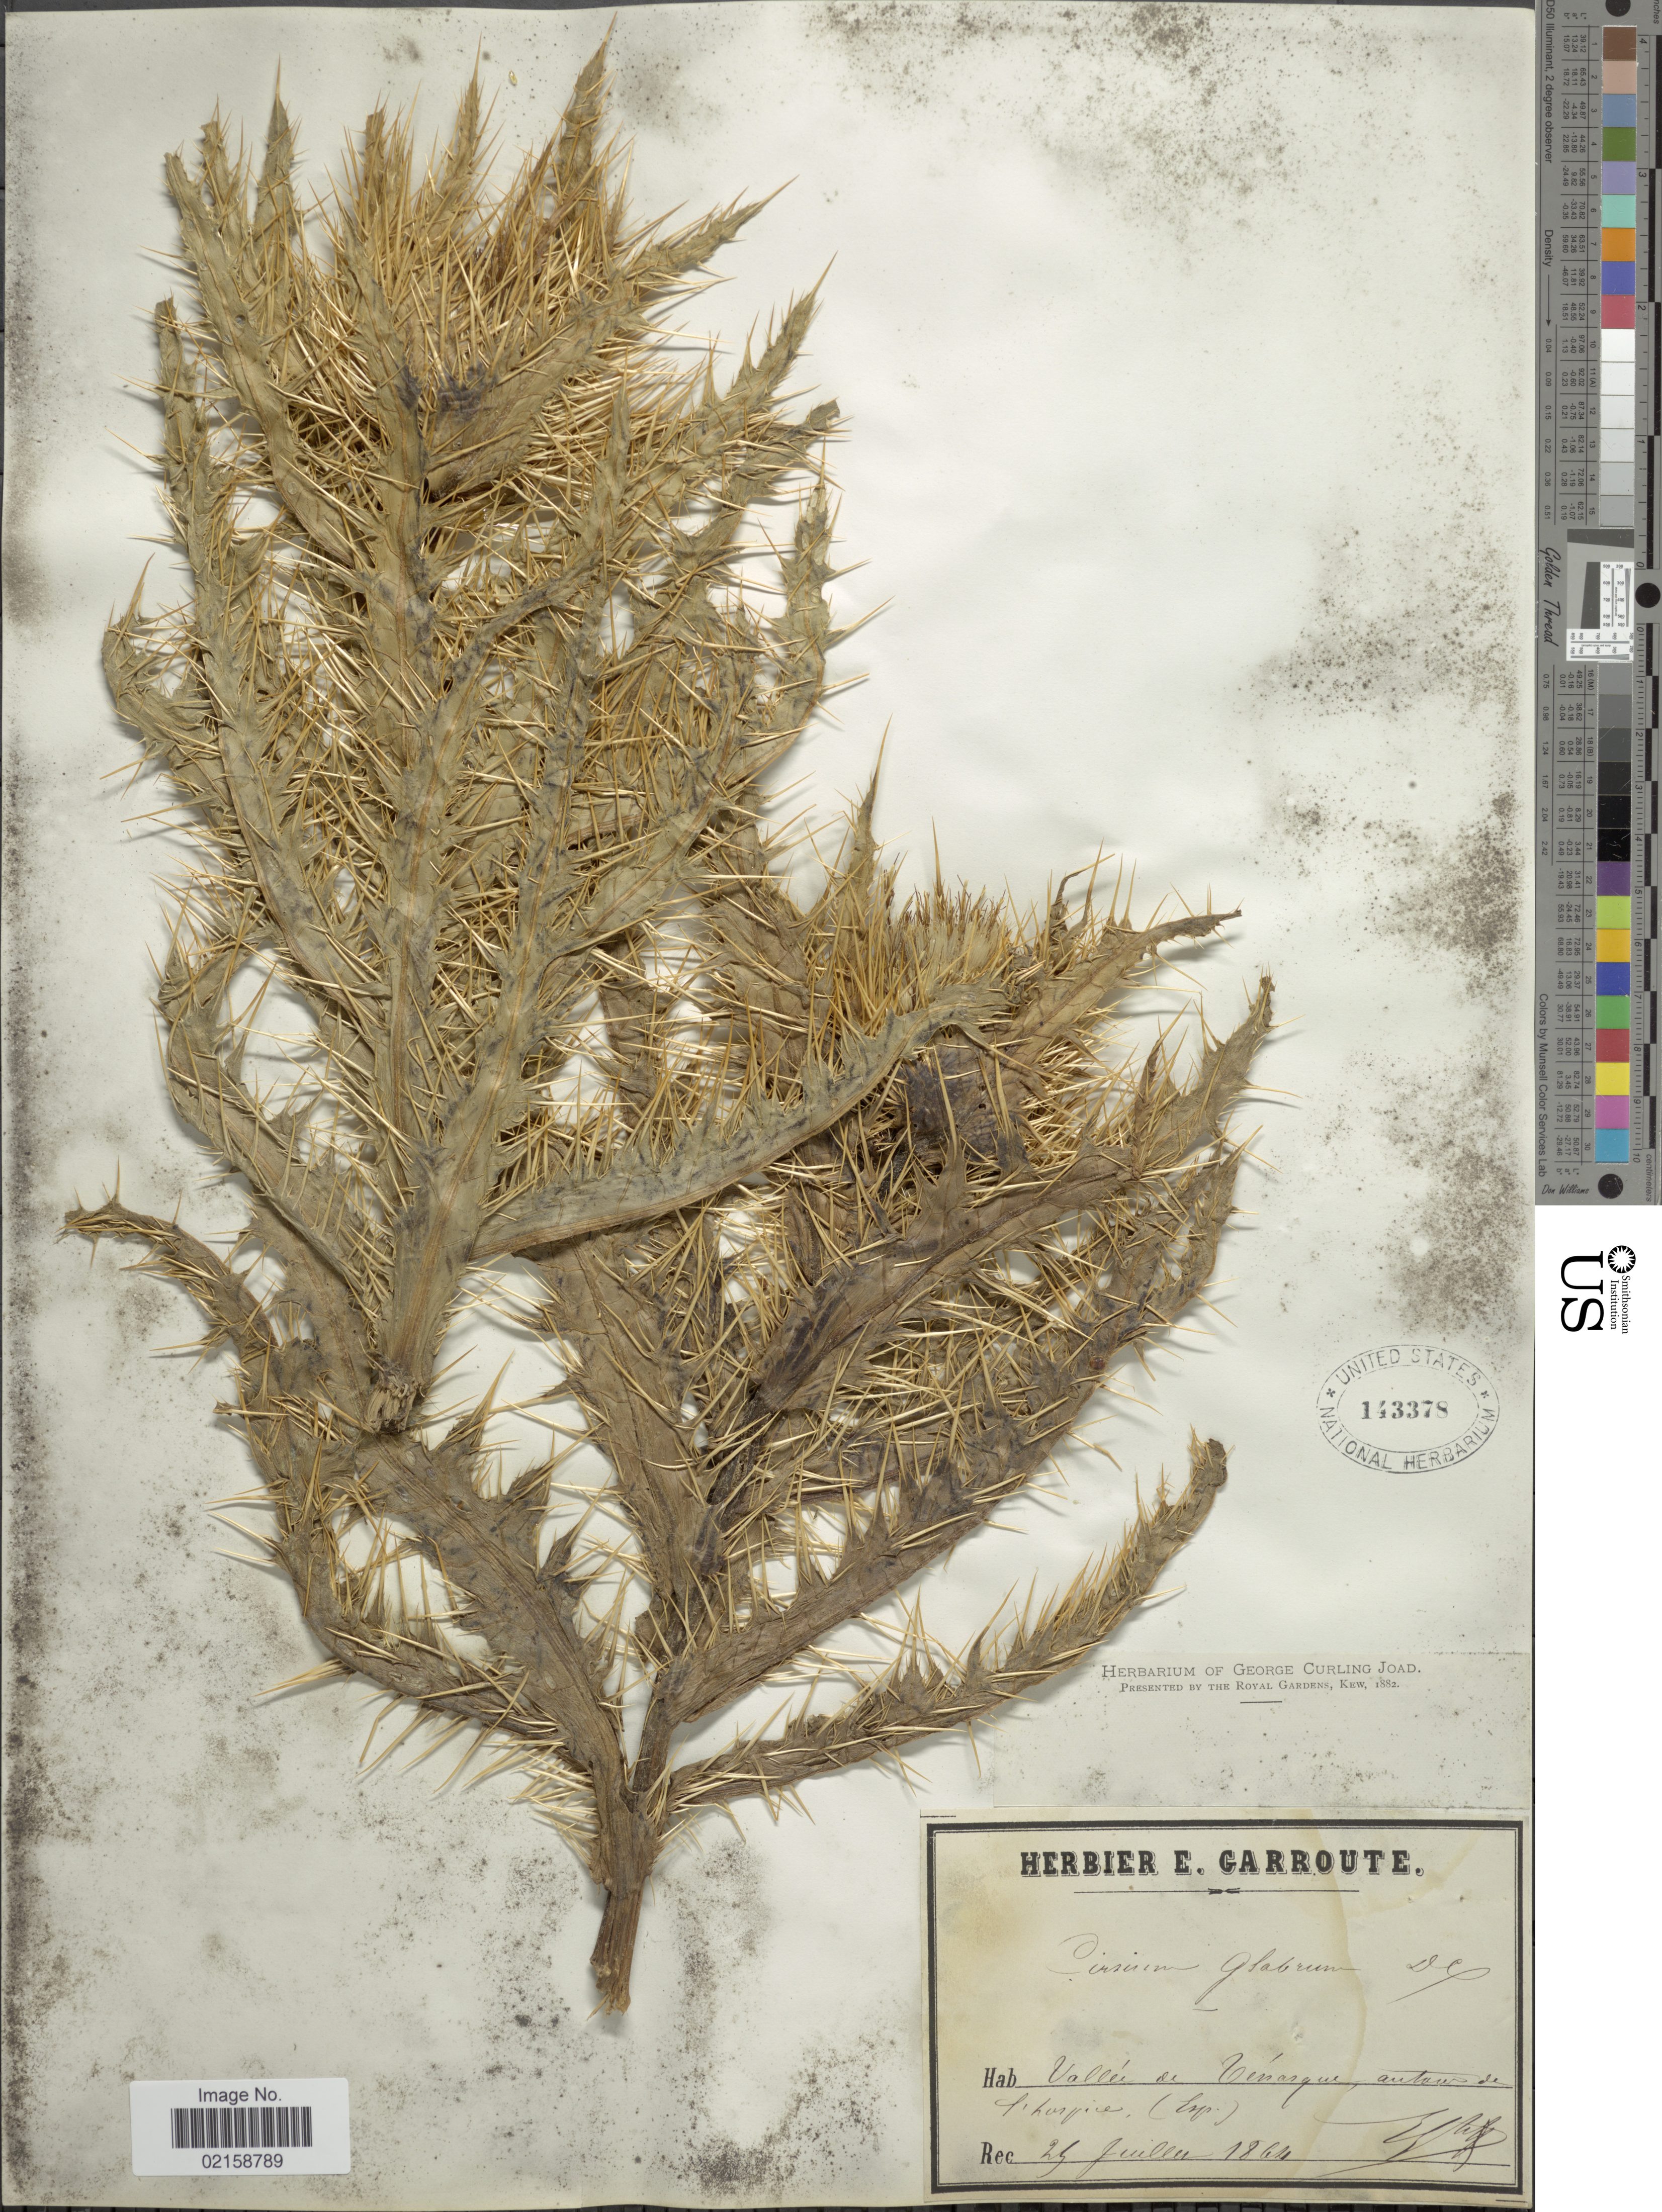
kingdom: Plantae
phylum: Tracheophyta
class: Magnoliopsida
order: Asterales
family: Asteraceae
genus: Cirsium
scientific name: Cirsium glabrum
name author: DC.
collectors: E. Garroute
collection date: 1864-07-29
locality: Vallee de Cenarque, autan de l'Losquie, (Esp.). [interpreted]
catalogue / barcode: US 143378